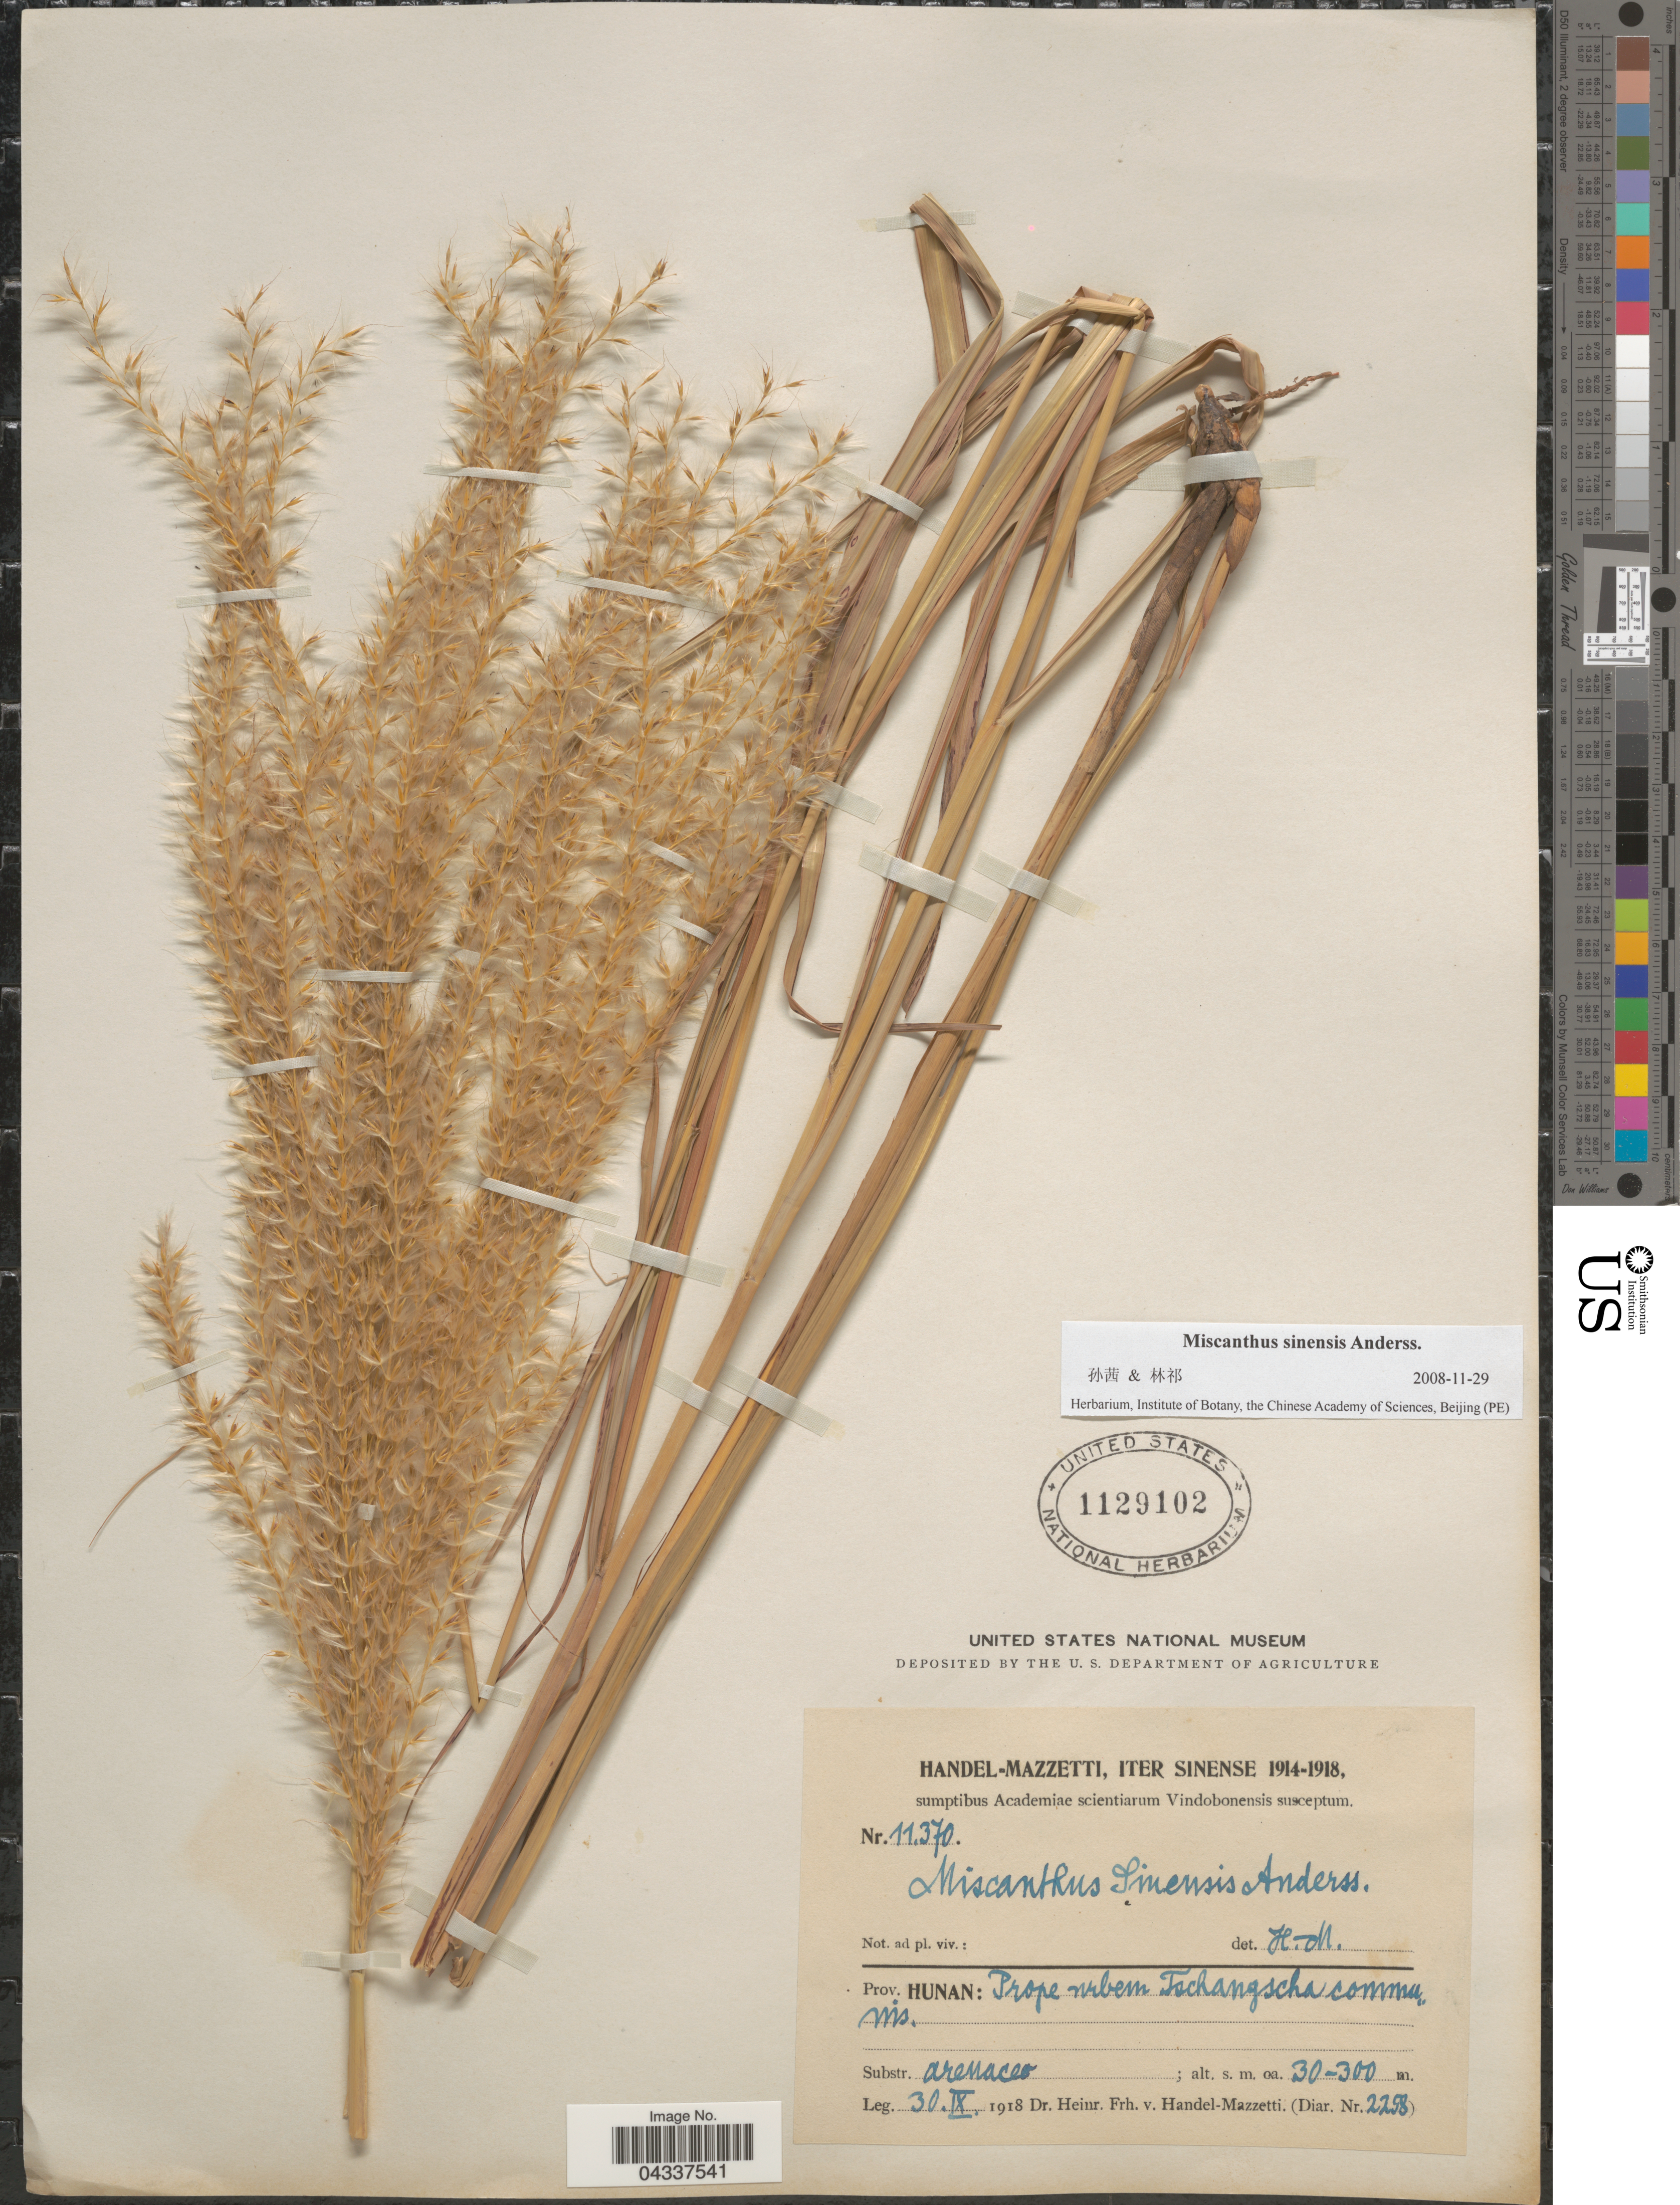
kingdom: Plantae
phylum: Tracheophyta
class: Liliopsida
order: Poales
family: Poaceae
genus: Miscanthus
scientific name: Miscanthus sinensis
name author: Andersson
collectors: H. Handel-Mazzetti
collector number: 11370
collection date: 1918-09-30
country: China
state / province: Hunan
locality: Iter Sinense 1914-1918. Prope urbem Tschangscha communis.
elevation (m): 30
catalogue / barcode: US 1129102